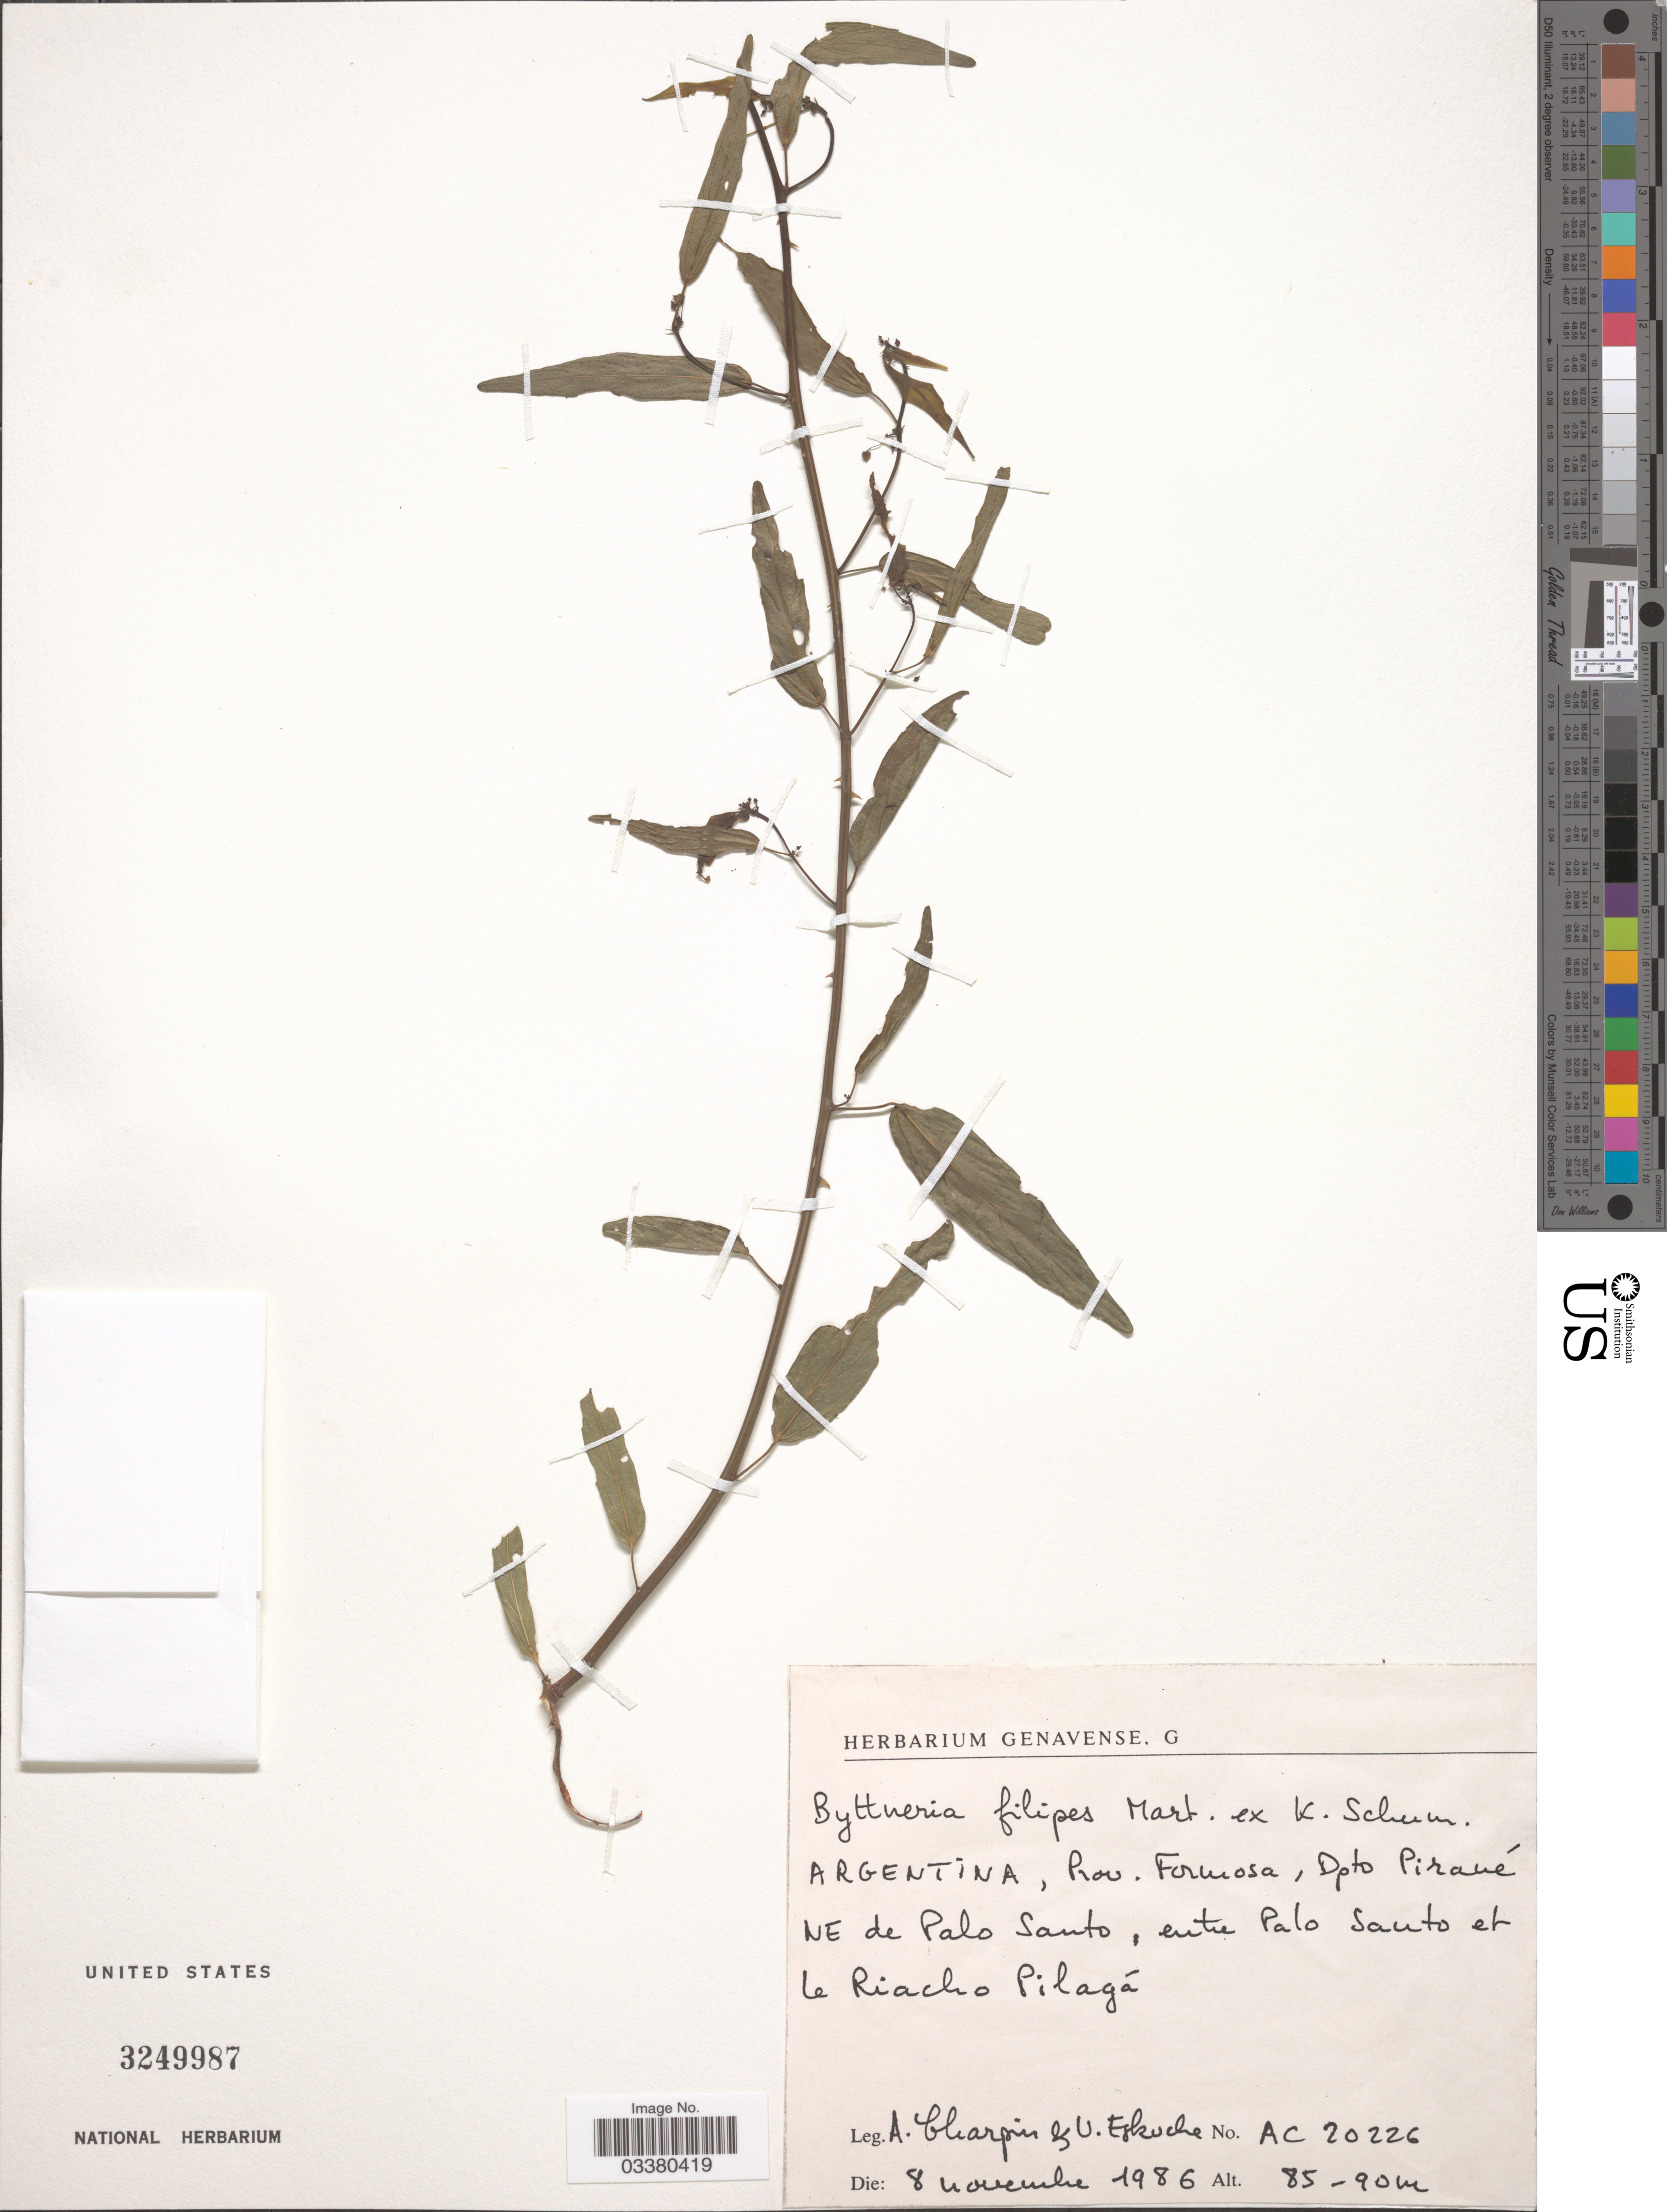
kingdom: Plantae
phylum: Tracheophyta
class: Magnoliopsida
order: Malvales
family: Malvaceae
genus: Byttneria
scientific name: Byttneria filipes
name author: C. Mart. ex K. Schum.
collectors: A. Charpin & U. Eskuche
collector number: AC 20226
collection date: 1986-11-08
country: Argentina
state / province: Formosa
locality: Dpto Pirané NE de Palo Santo, entre Palo Santo et Le Riacho Pilagá.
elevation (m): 85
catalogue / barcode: US 3249987